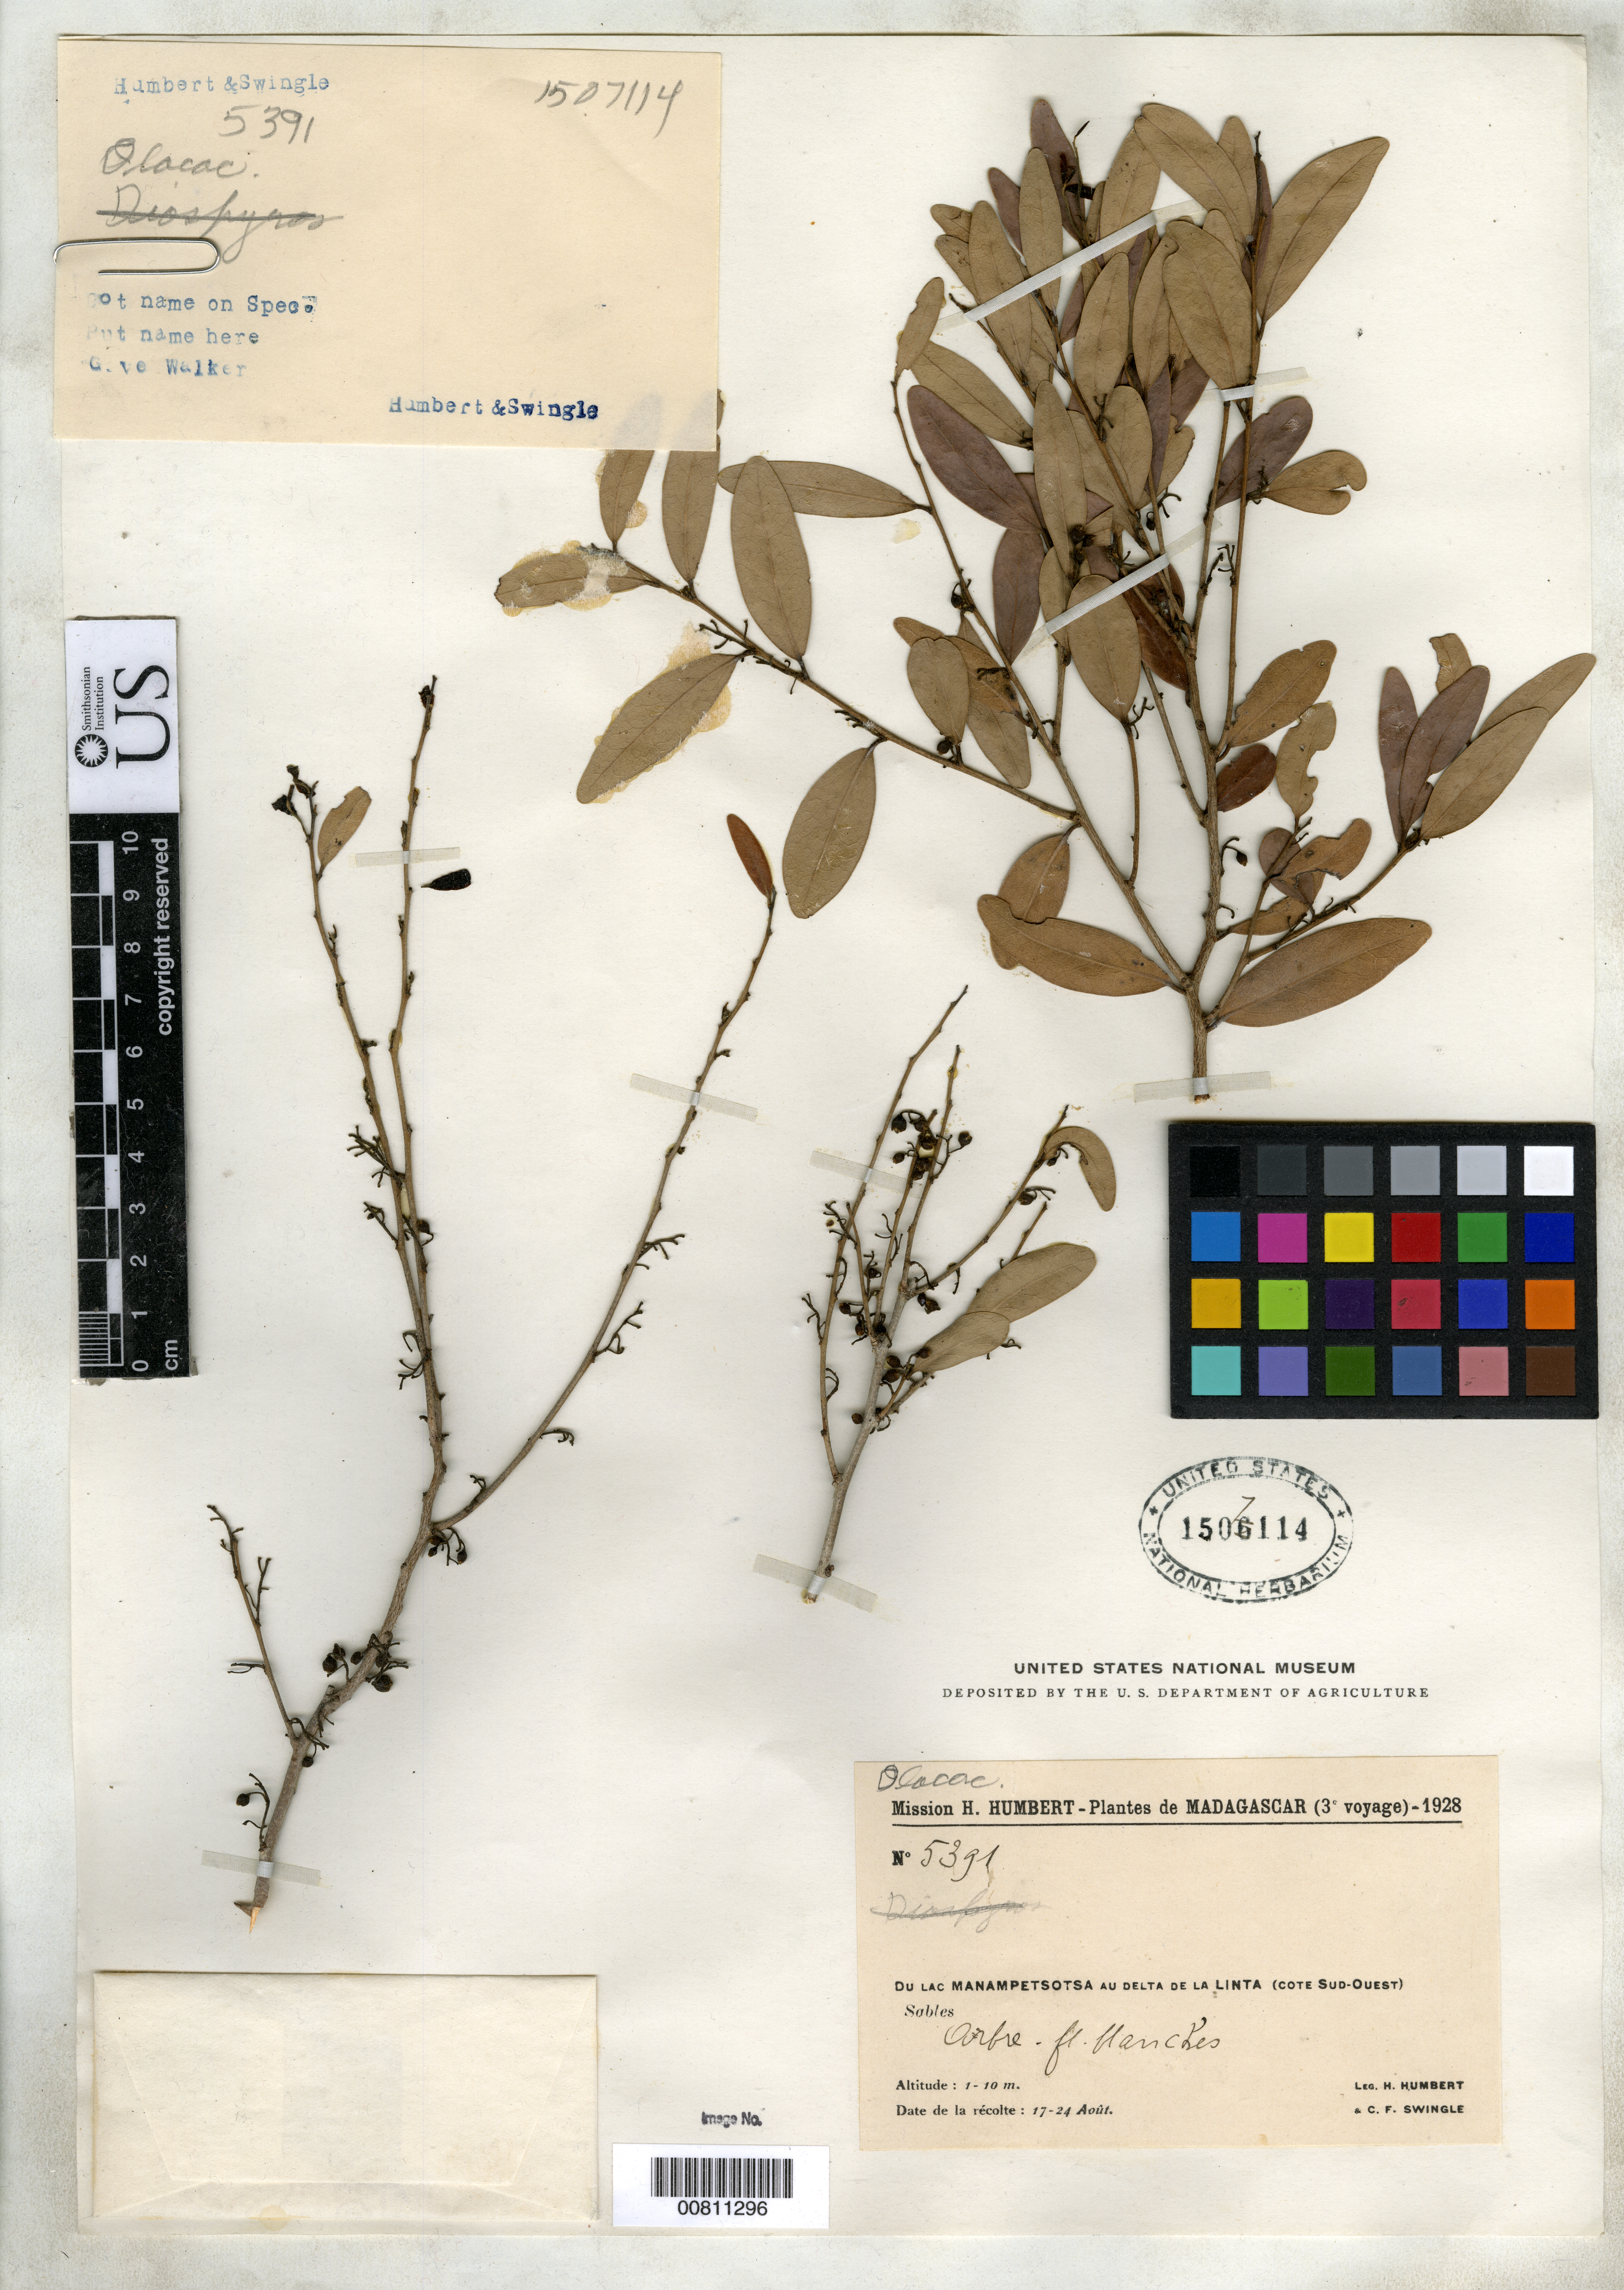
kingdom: Plantae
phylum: Tracheophyta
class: Magnoliopsida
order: Ericales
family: Ebenaceae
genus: Diospyros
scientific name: Diospyros myrtifolia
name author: H. Perrier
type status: Isotype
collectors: H. Humbert & C. Swingle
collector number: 5391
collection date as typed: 17 Aug 1928 to 24 Aug 1928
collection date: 1928-08-17/1928-08-24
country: Madagascar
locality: Du Lac Manampetsotsa au delta de la Linta (cote Sud-Ouest).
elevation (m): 1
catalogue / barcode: US 1507114